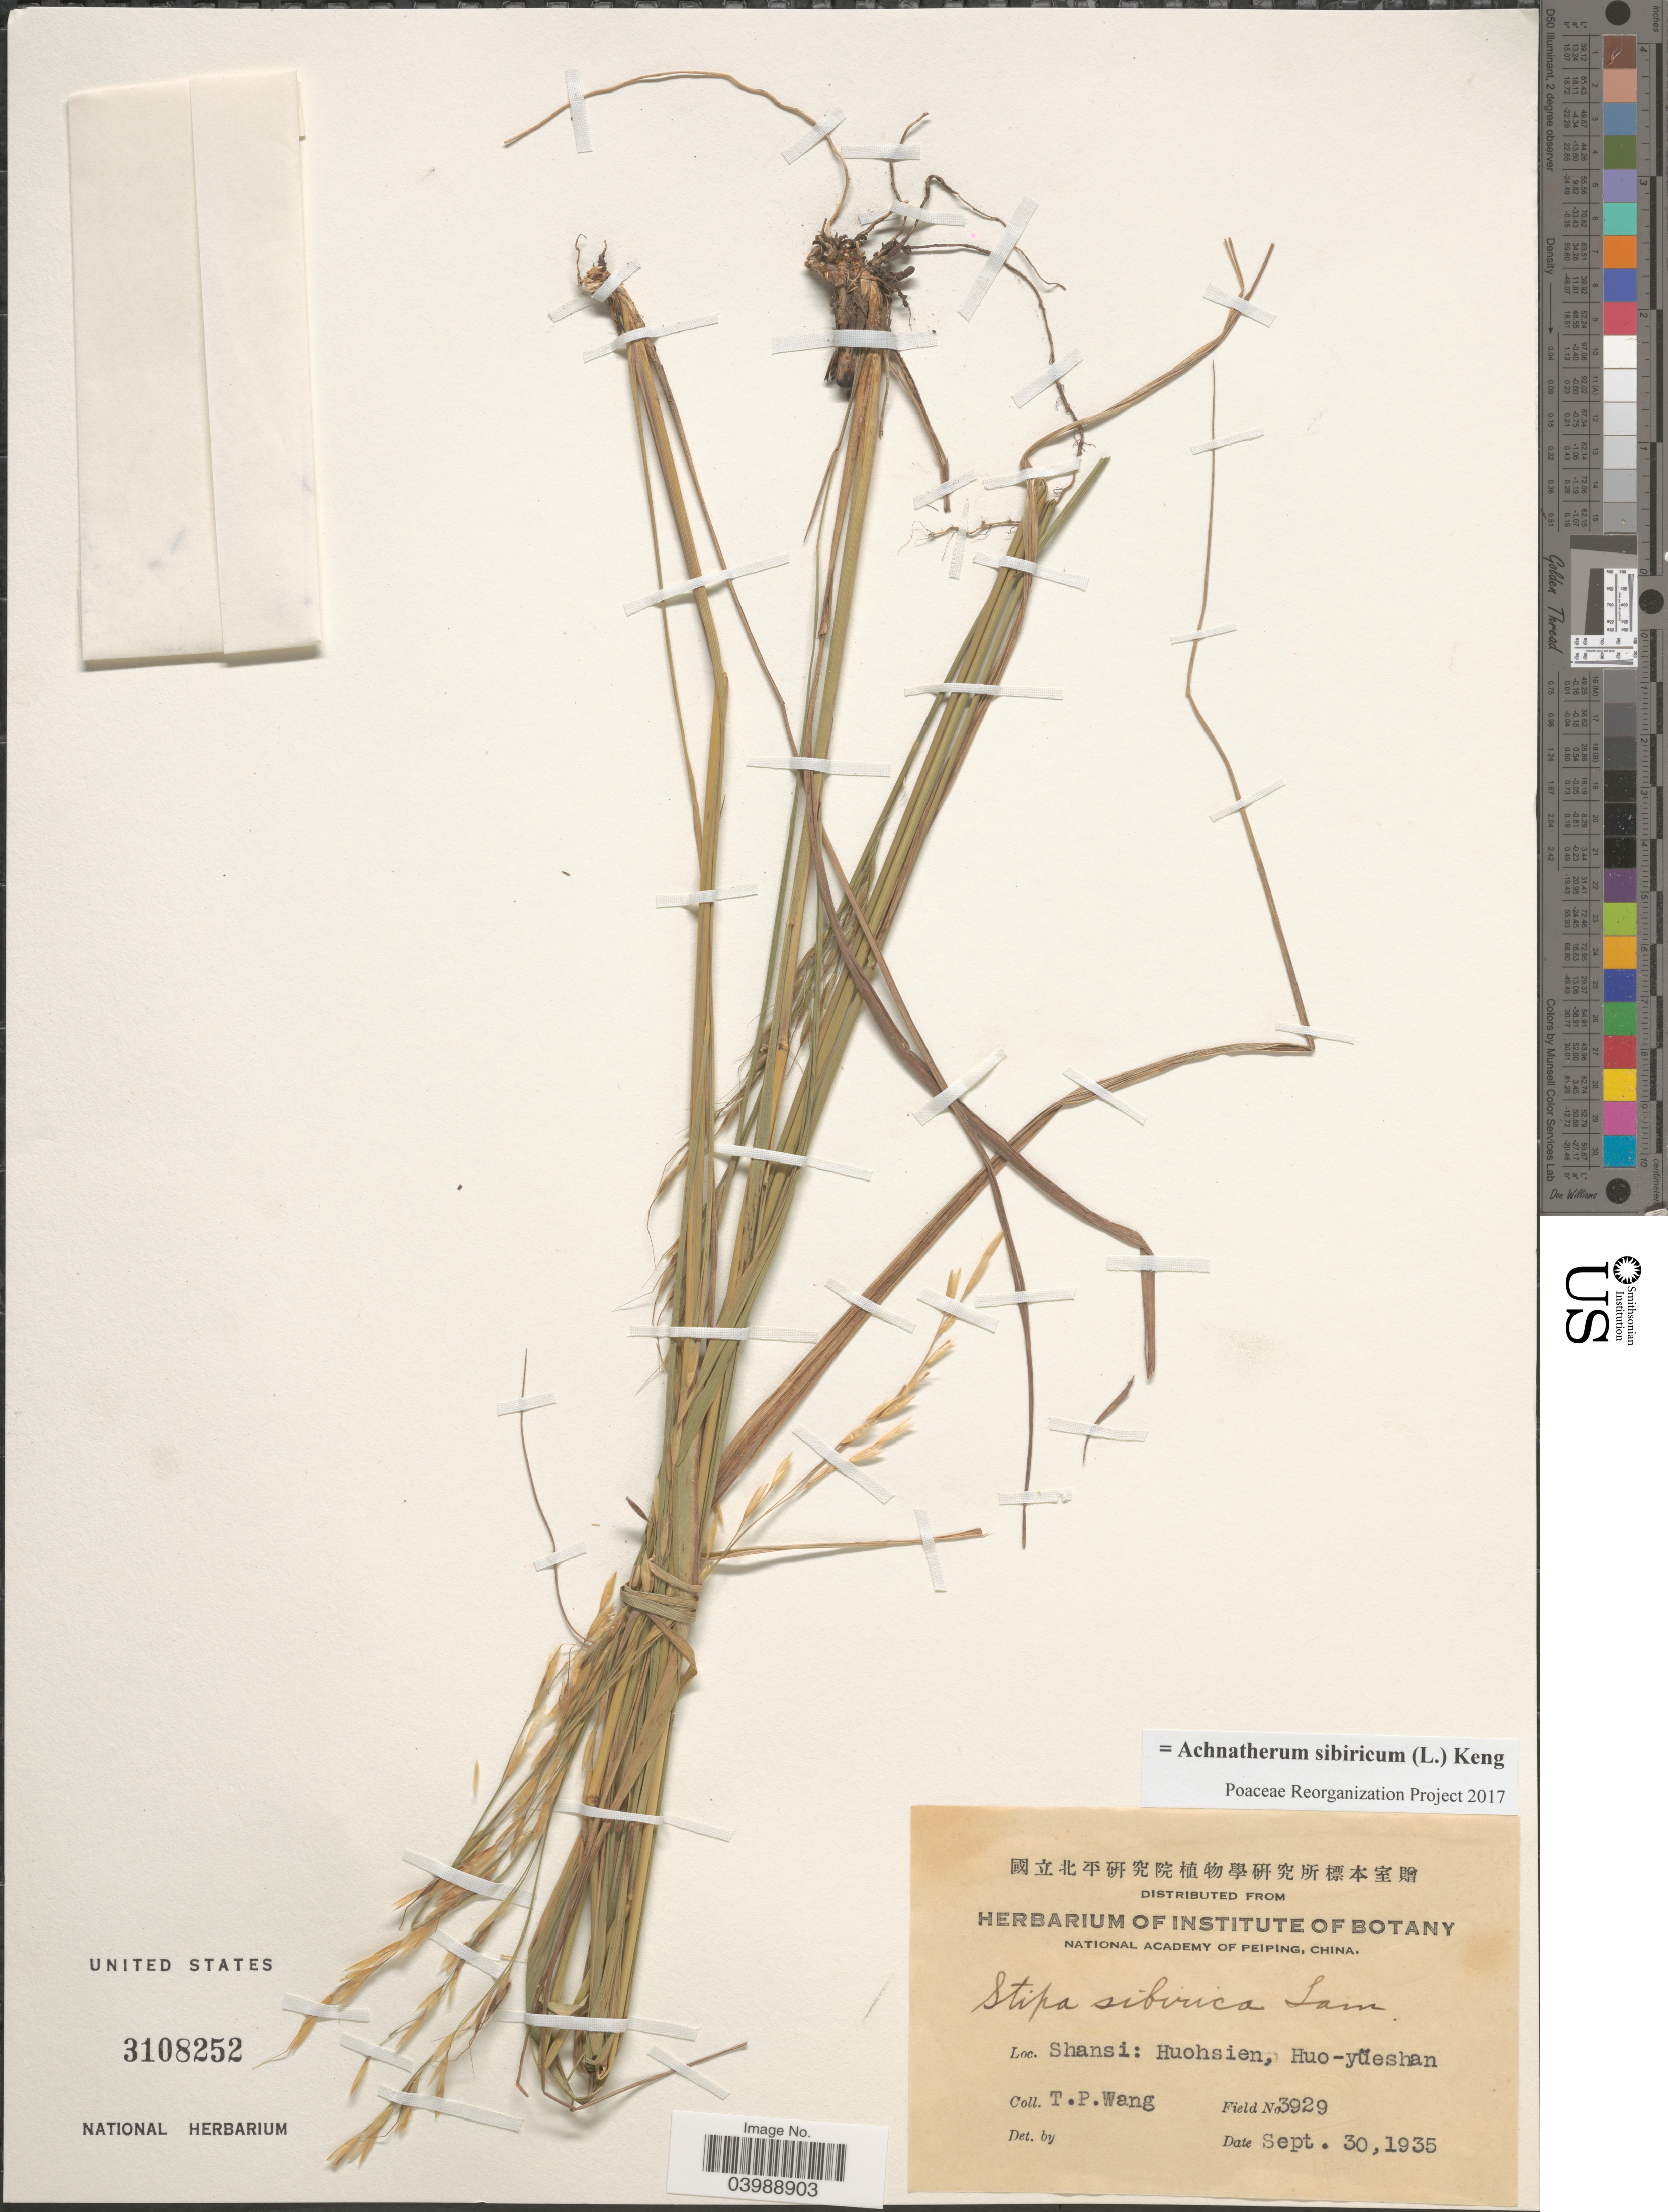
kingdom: Plantae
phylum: Tracheophyta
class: Liliopsida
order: Poales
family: Poaceae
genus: Achnatherum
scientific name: Achnatherum sibiricum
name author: (L.) Keng ex Tzvelev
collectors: T. Wang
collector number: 3929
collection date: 1935-09-30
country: China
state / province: Shanxi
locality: Shansi: Huohsien, Huo-yüeshan.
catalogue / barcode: US 3108252